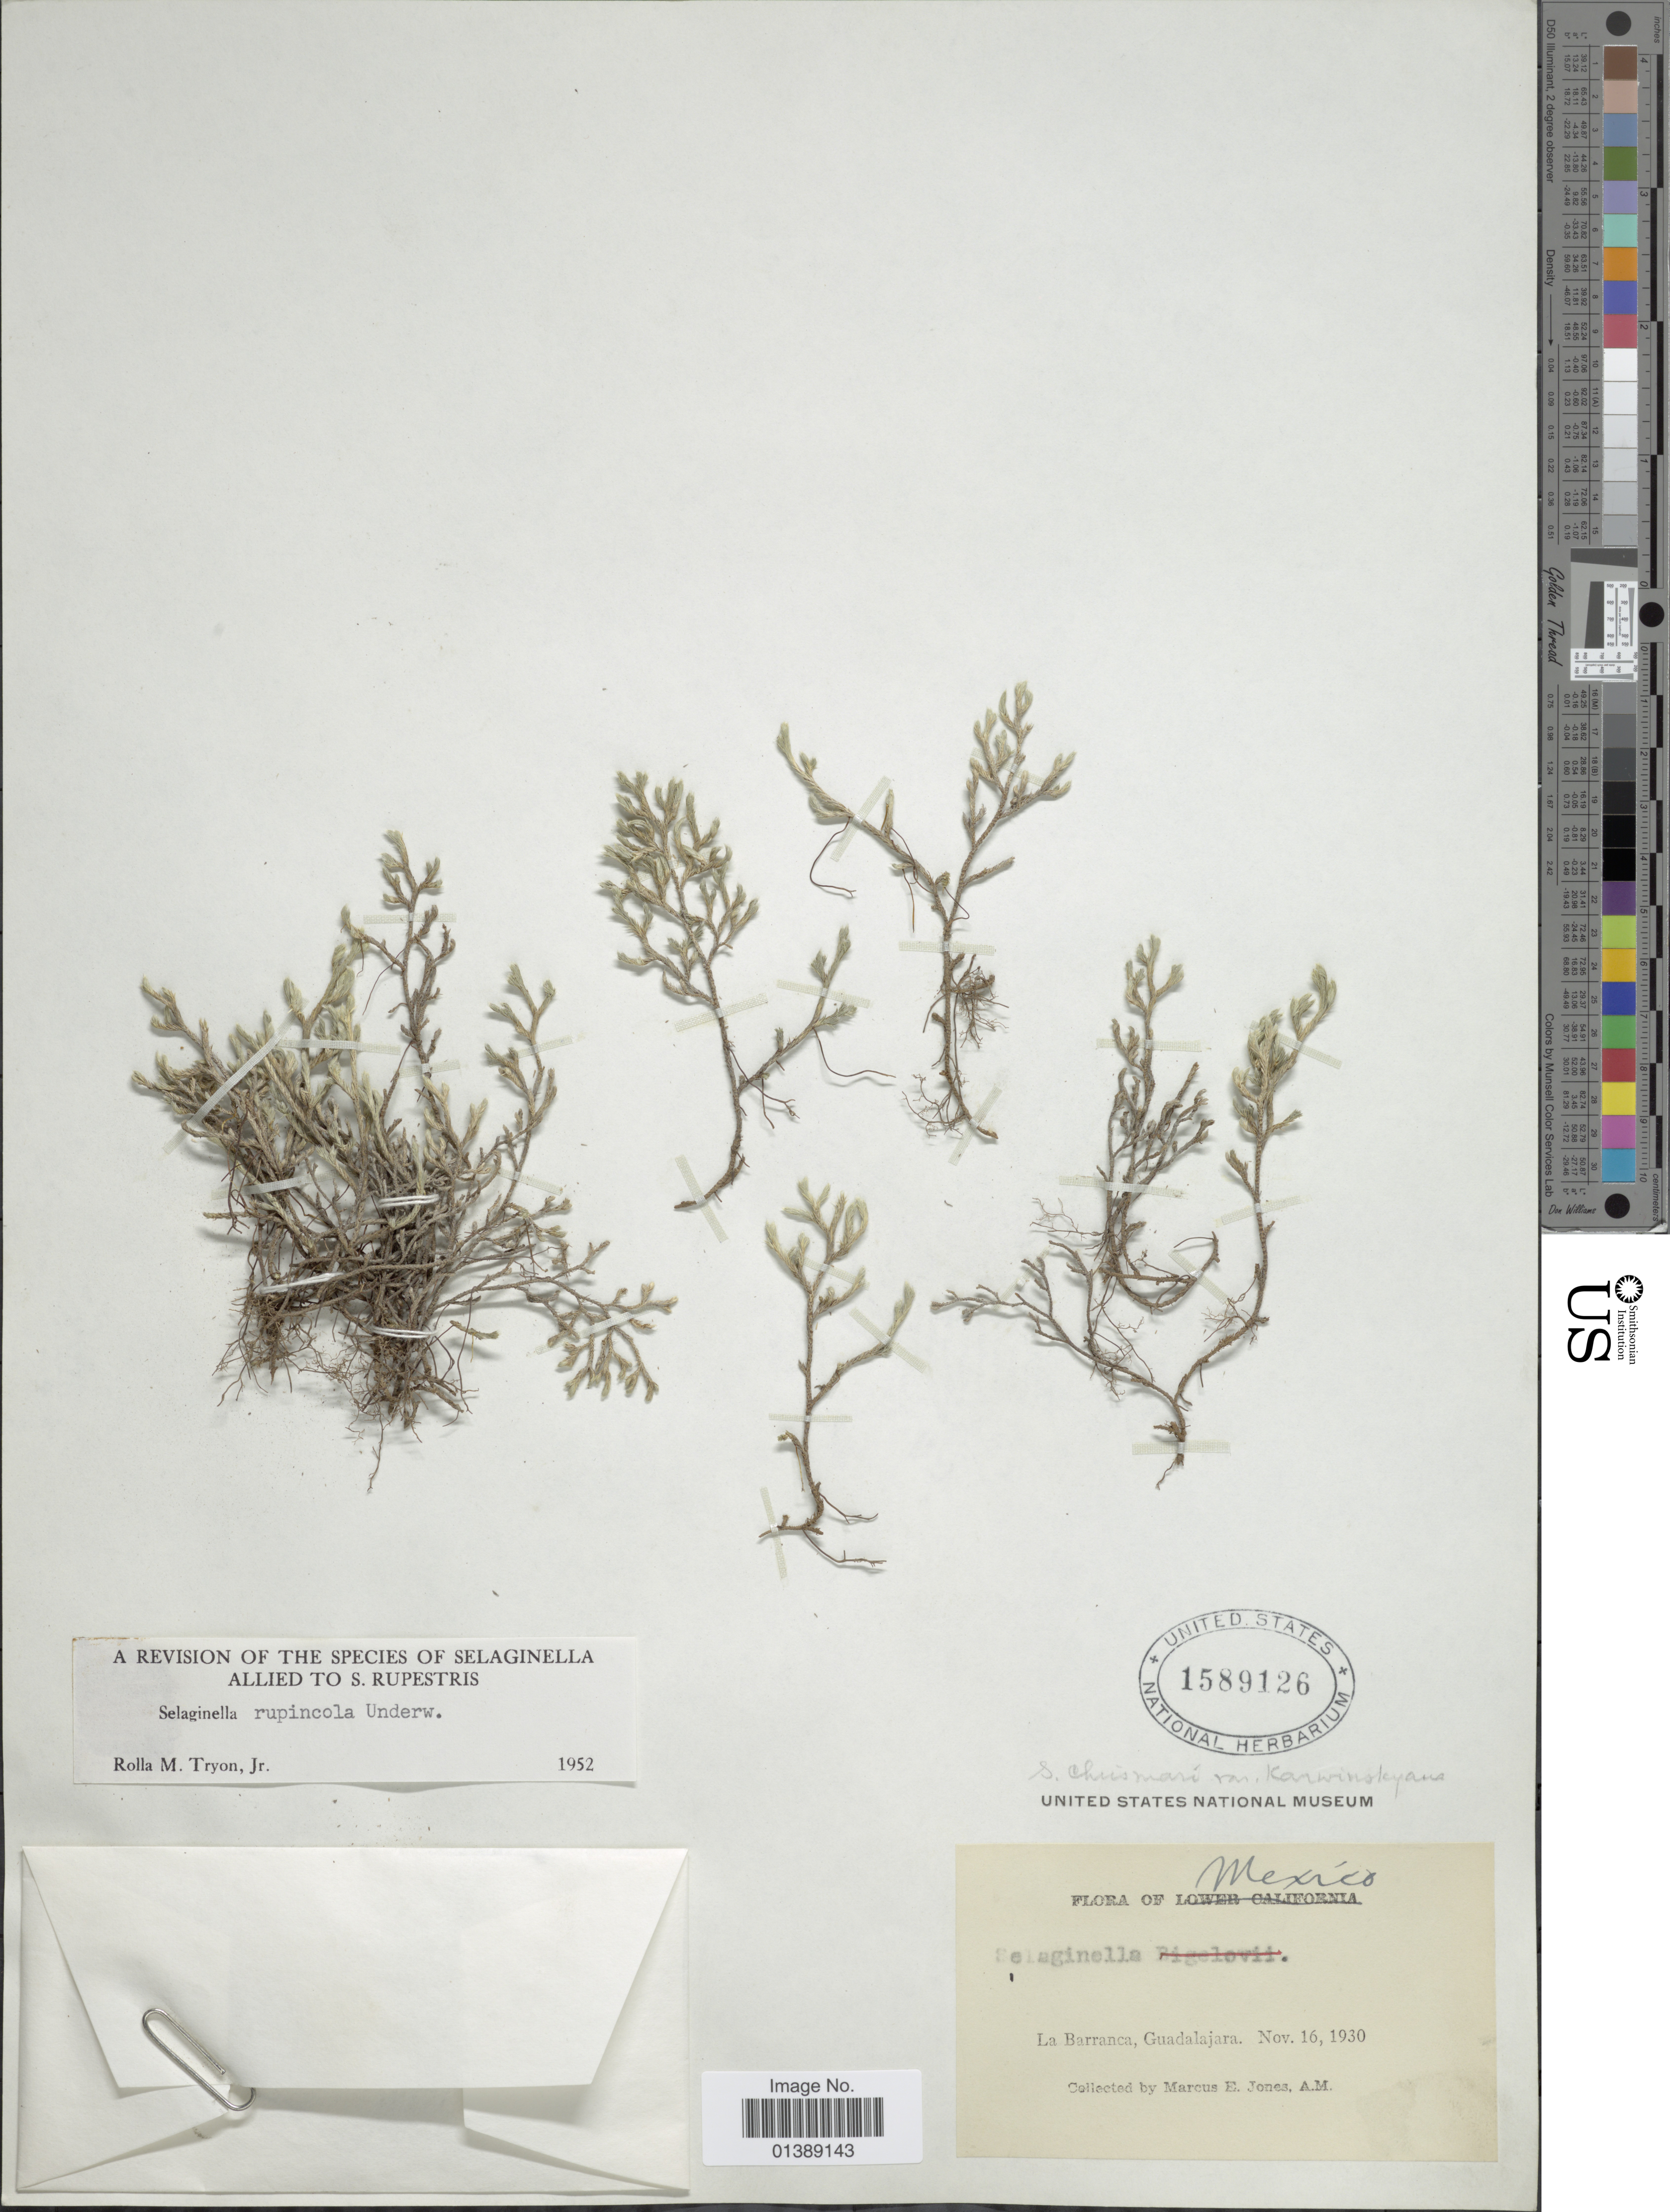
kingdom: Plantae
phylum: Tracheophyta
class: Lycopodiopsida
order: Selaginellales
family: Selaginellaceae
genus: Selaginella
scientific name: Selaginella rupincola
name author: Underw.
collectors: M. E. Jones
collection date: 1930-11-16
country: Mexico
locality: La Barranca, Guadalajara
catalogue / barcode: US 1589126